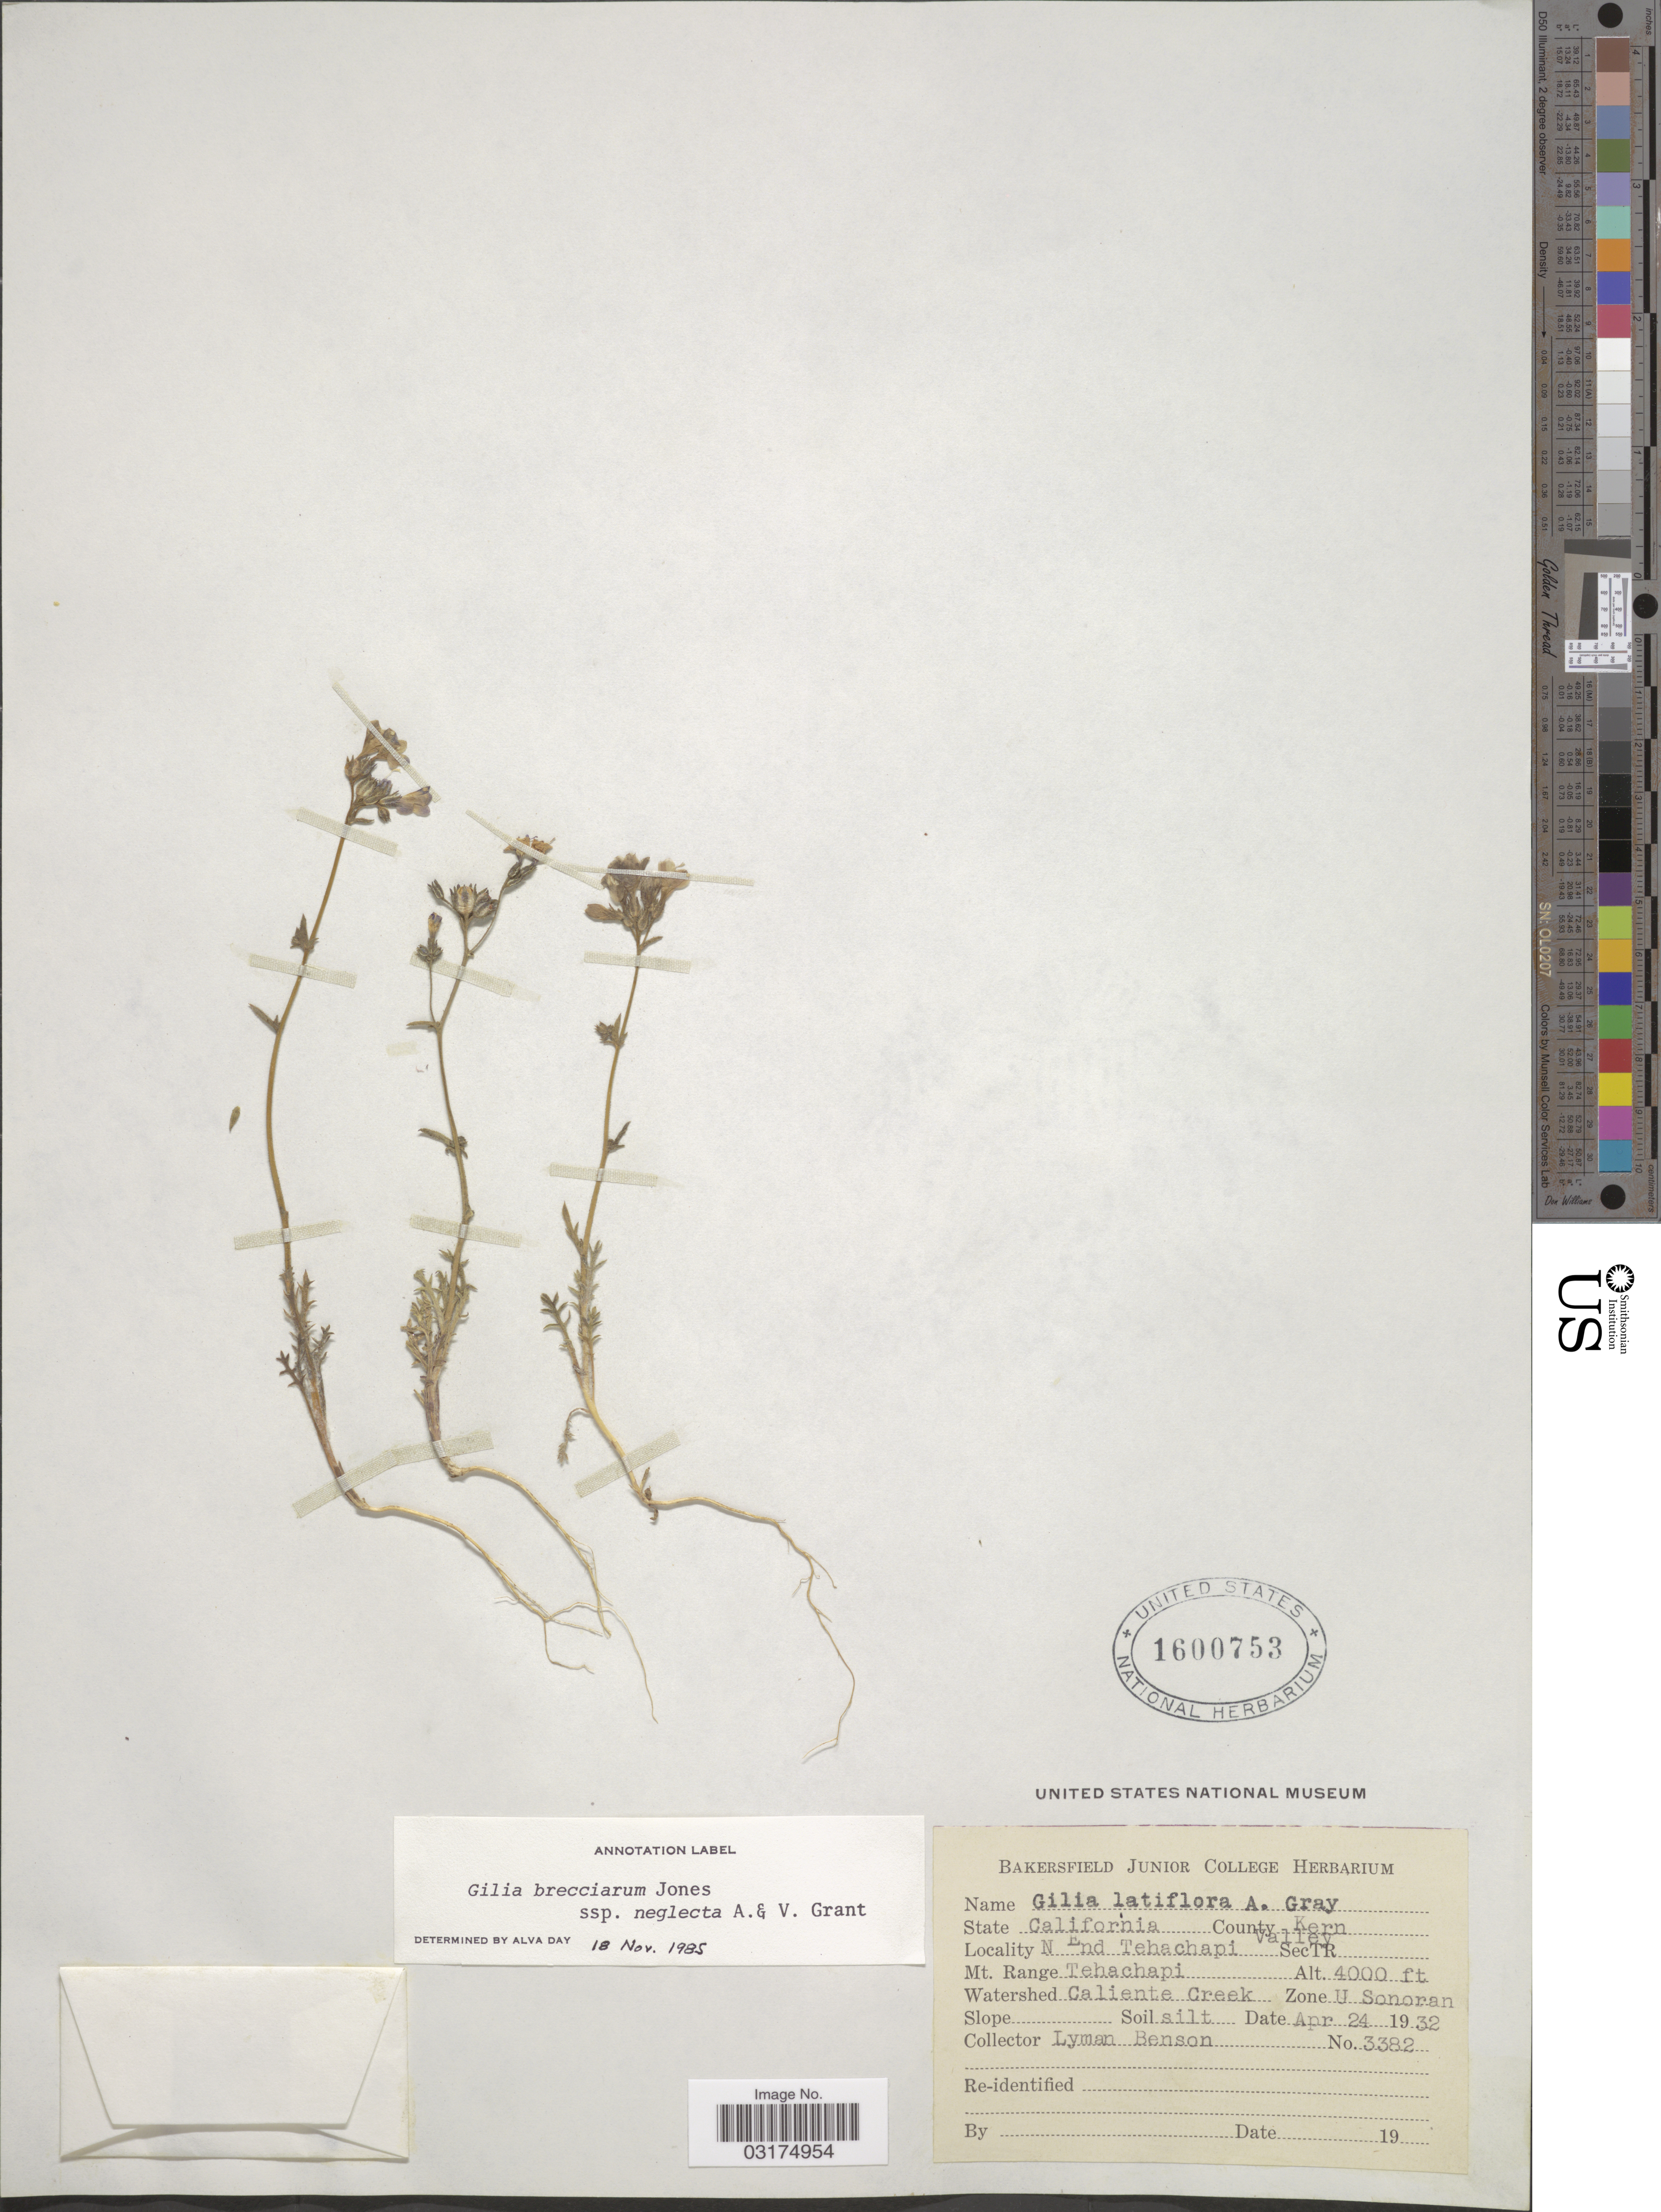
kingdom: Plantae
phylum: Tracheophyta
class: Magnoliopsida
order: Ericales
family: Polemoniaceae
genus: Gilia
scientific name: Gilia sp.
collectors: L. D. Benson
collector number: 3382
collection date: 1932-04-24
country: United States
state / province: California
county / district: Kern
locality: County Kern. N End Tehachapi Valley. Mt. Range Tehachapi. Watershed Caliente Creek. Zone U Sonoran.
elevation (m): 1219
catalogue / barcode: US 1600753